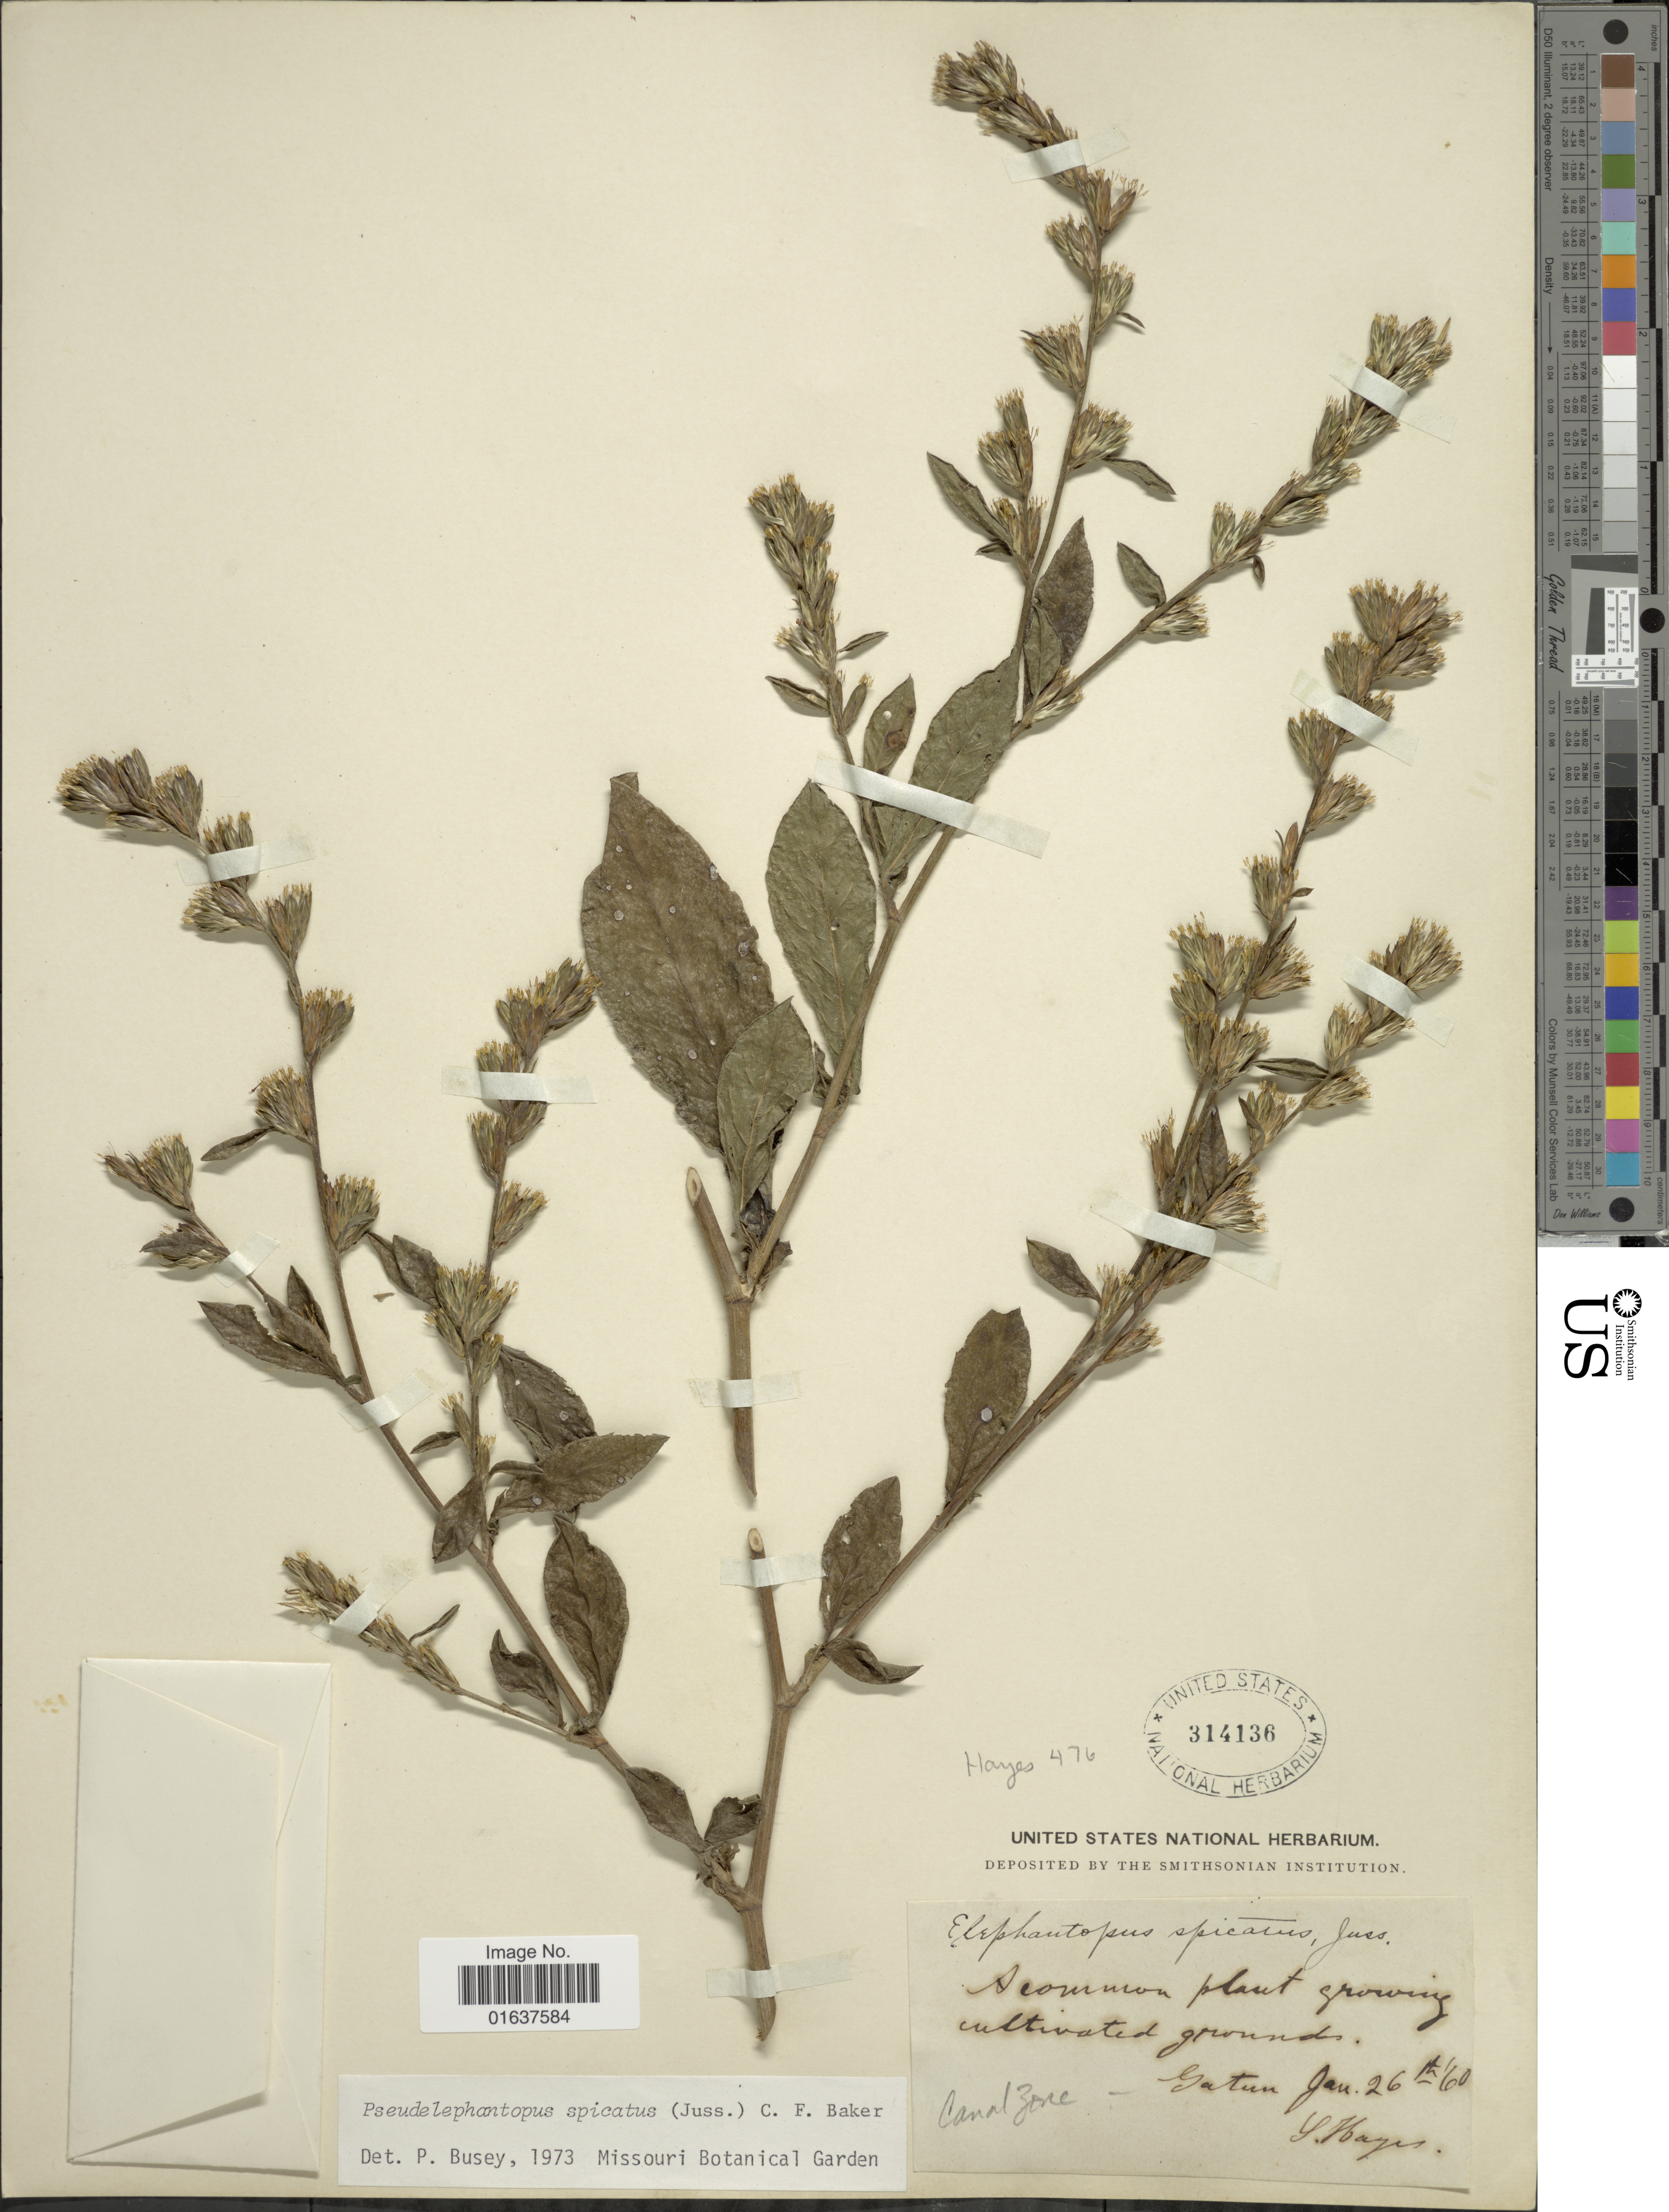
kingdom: Plantae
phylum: Tracheophyta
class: Magnoliopsida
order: Asterales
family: Asteraceae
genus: Pseudelephantopus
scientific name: Pseudelephantopus spicatus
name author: (Juss. ex Aubl.) C.F. Baker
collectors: I. I. Hayes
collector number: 476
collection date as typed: Transcribed d/m/y: 26/1/60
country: Panama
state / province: Colón / Panamá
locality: Canal Zone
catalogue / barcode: US 314136